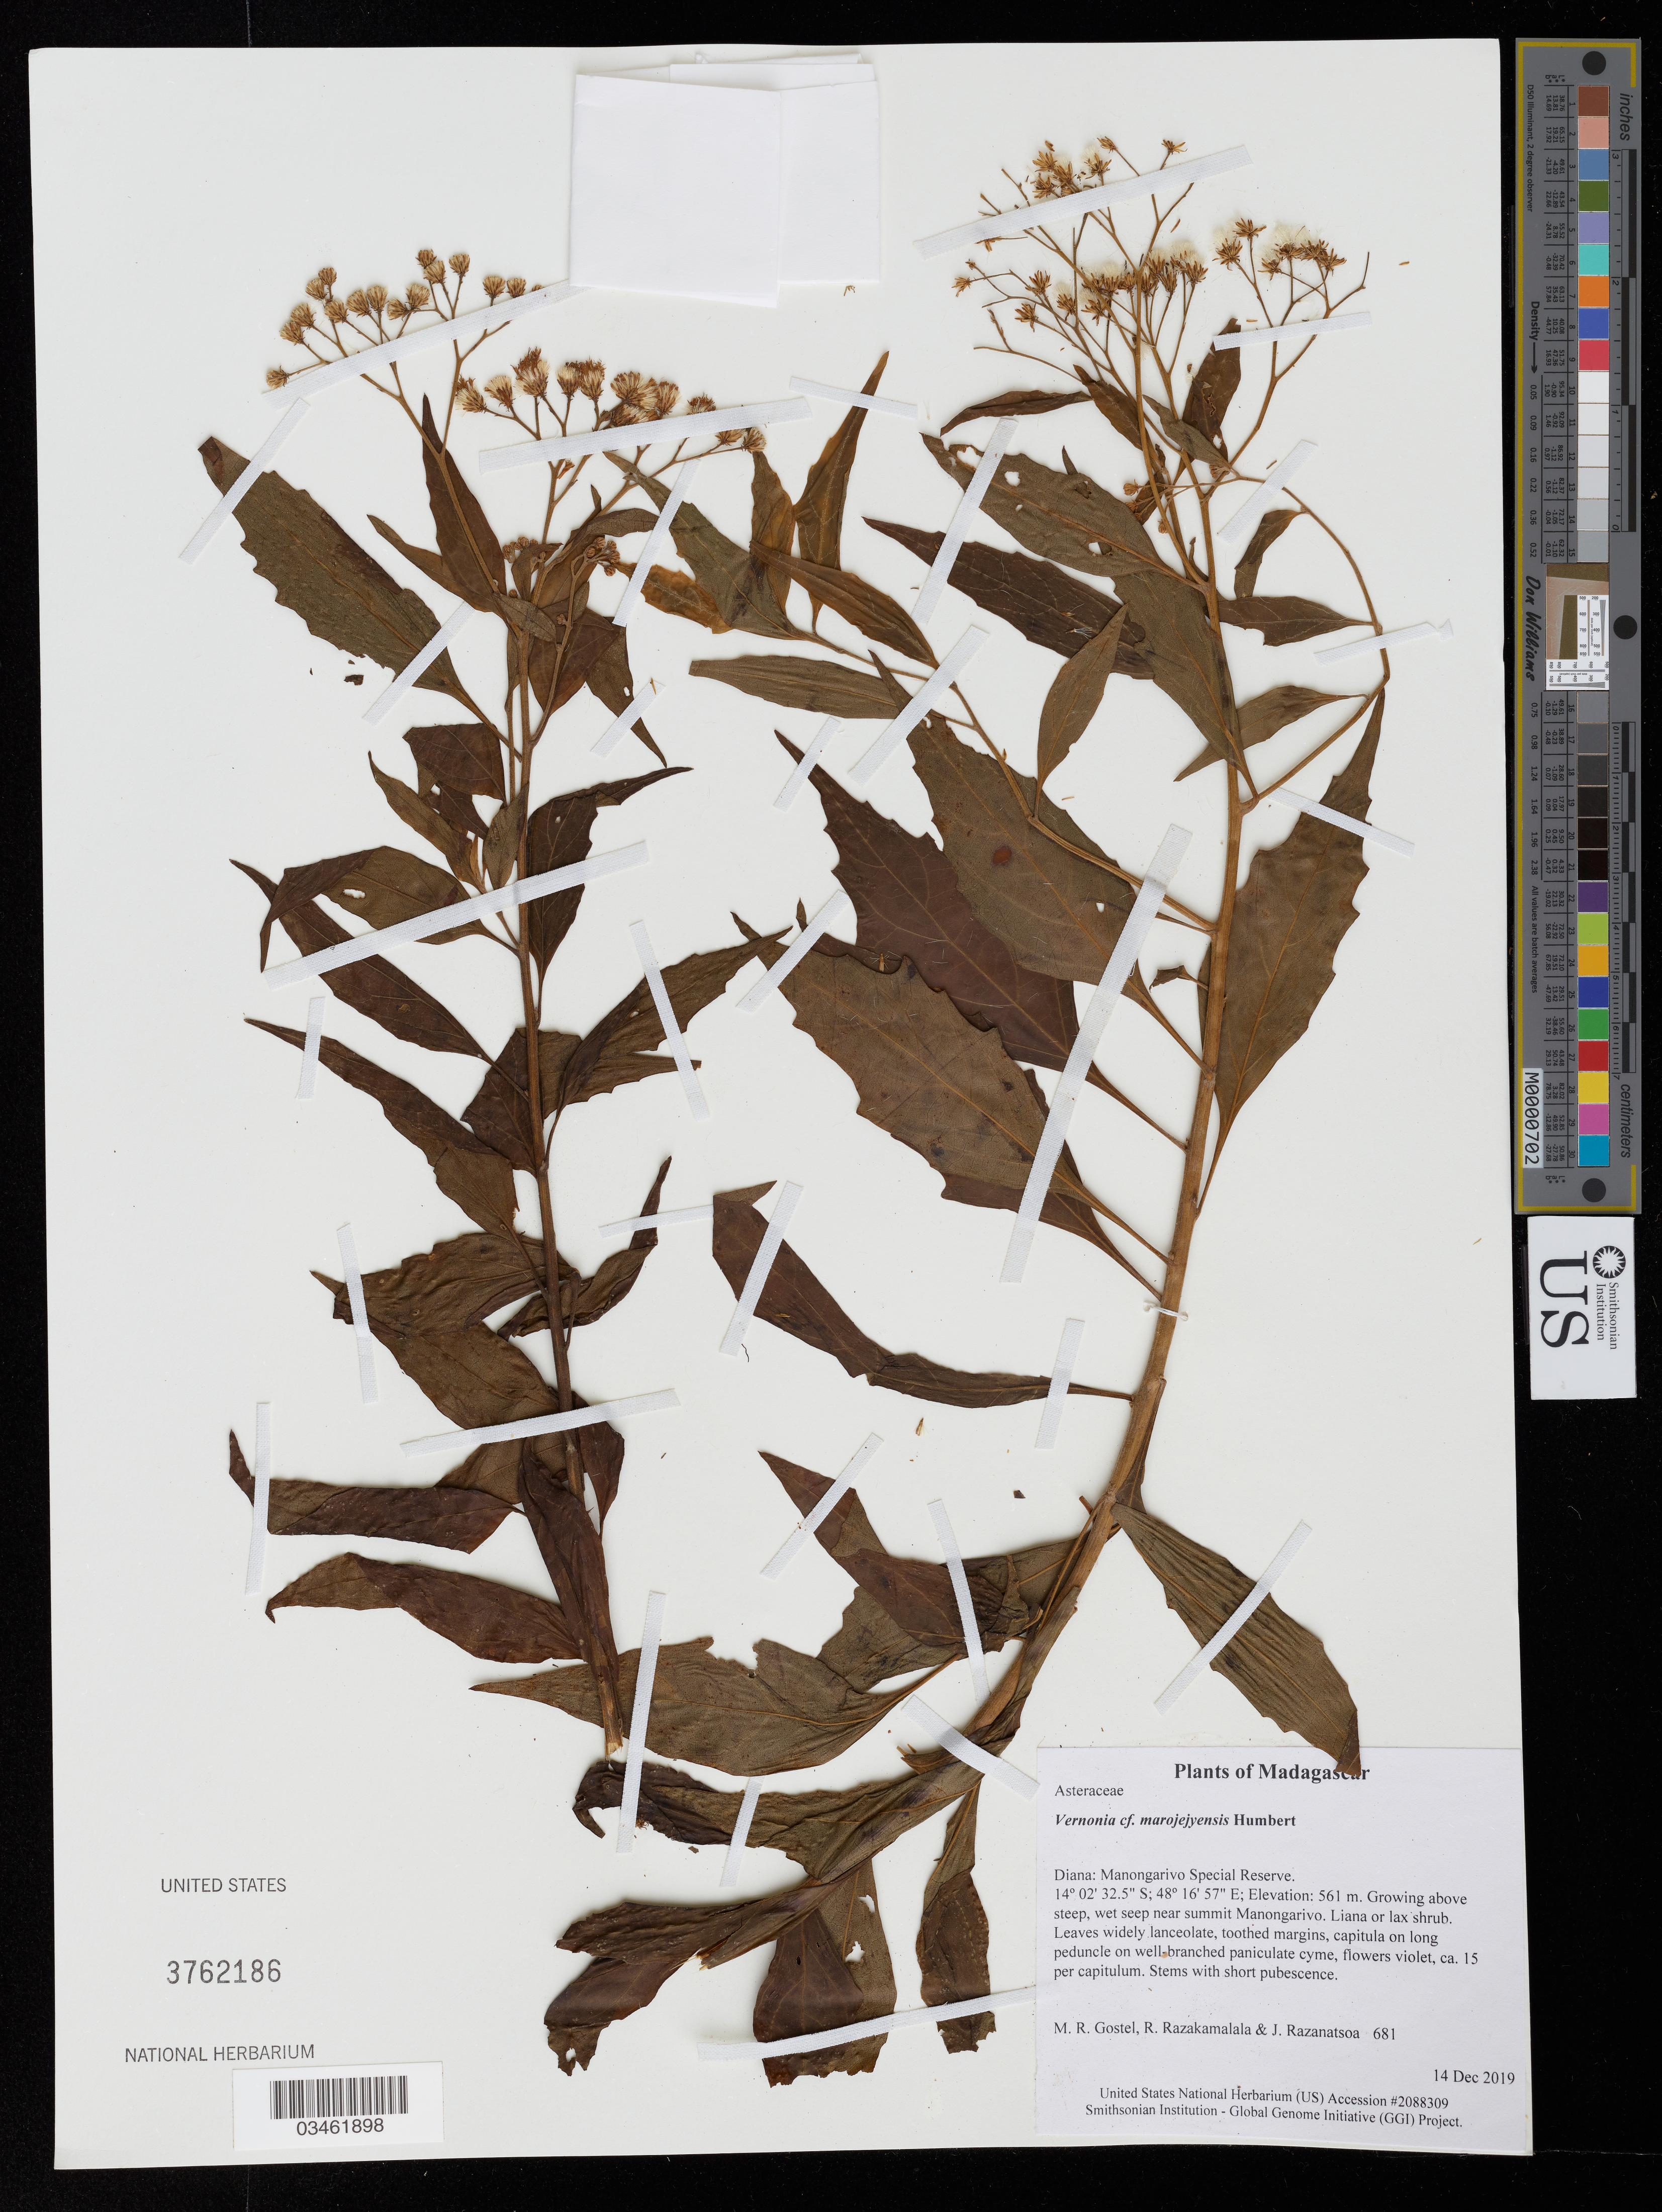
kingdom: Plantae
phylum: Tracheophyta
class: Magnoliopsida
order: Asterales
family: Asteraceae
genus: Vernonia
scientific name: Vernonia marojejyensis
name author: Humbert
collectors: M. R. Gostel, R. Razakamalala & J. Razanatsoa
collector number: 681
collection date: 2019-12-14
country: Madagascar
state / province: Diana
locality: Manongarivo Special Reserve. Growing above steep, wet seep near summit Manongarivo.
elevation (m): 561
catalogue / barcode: US 3762186